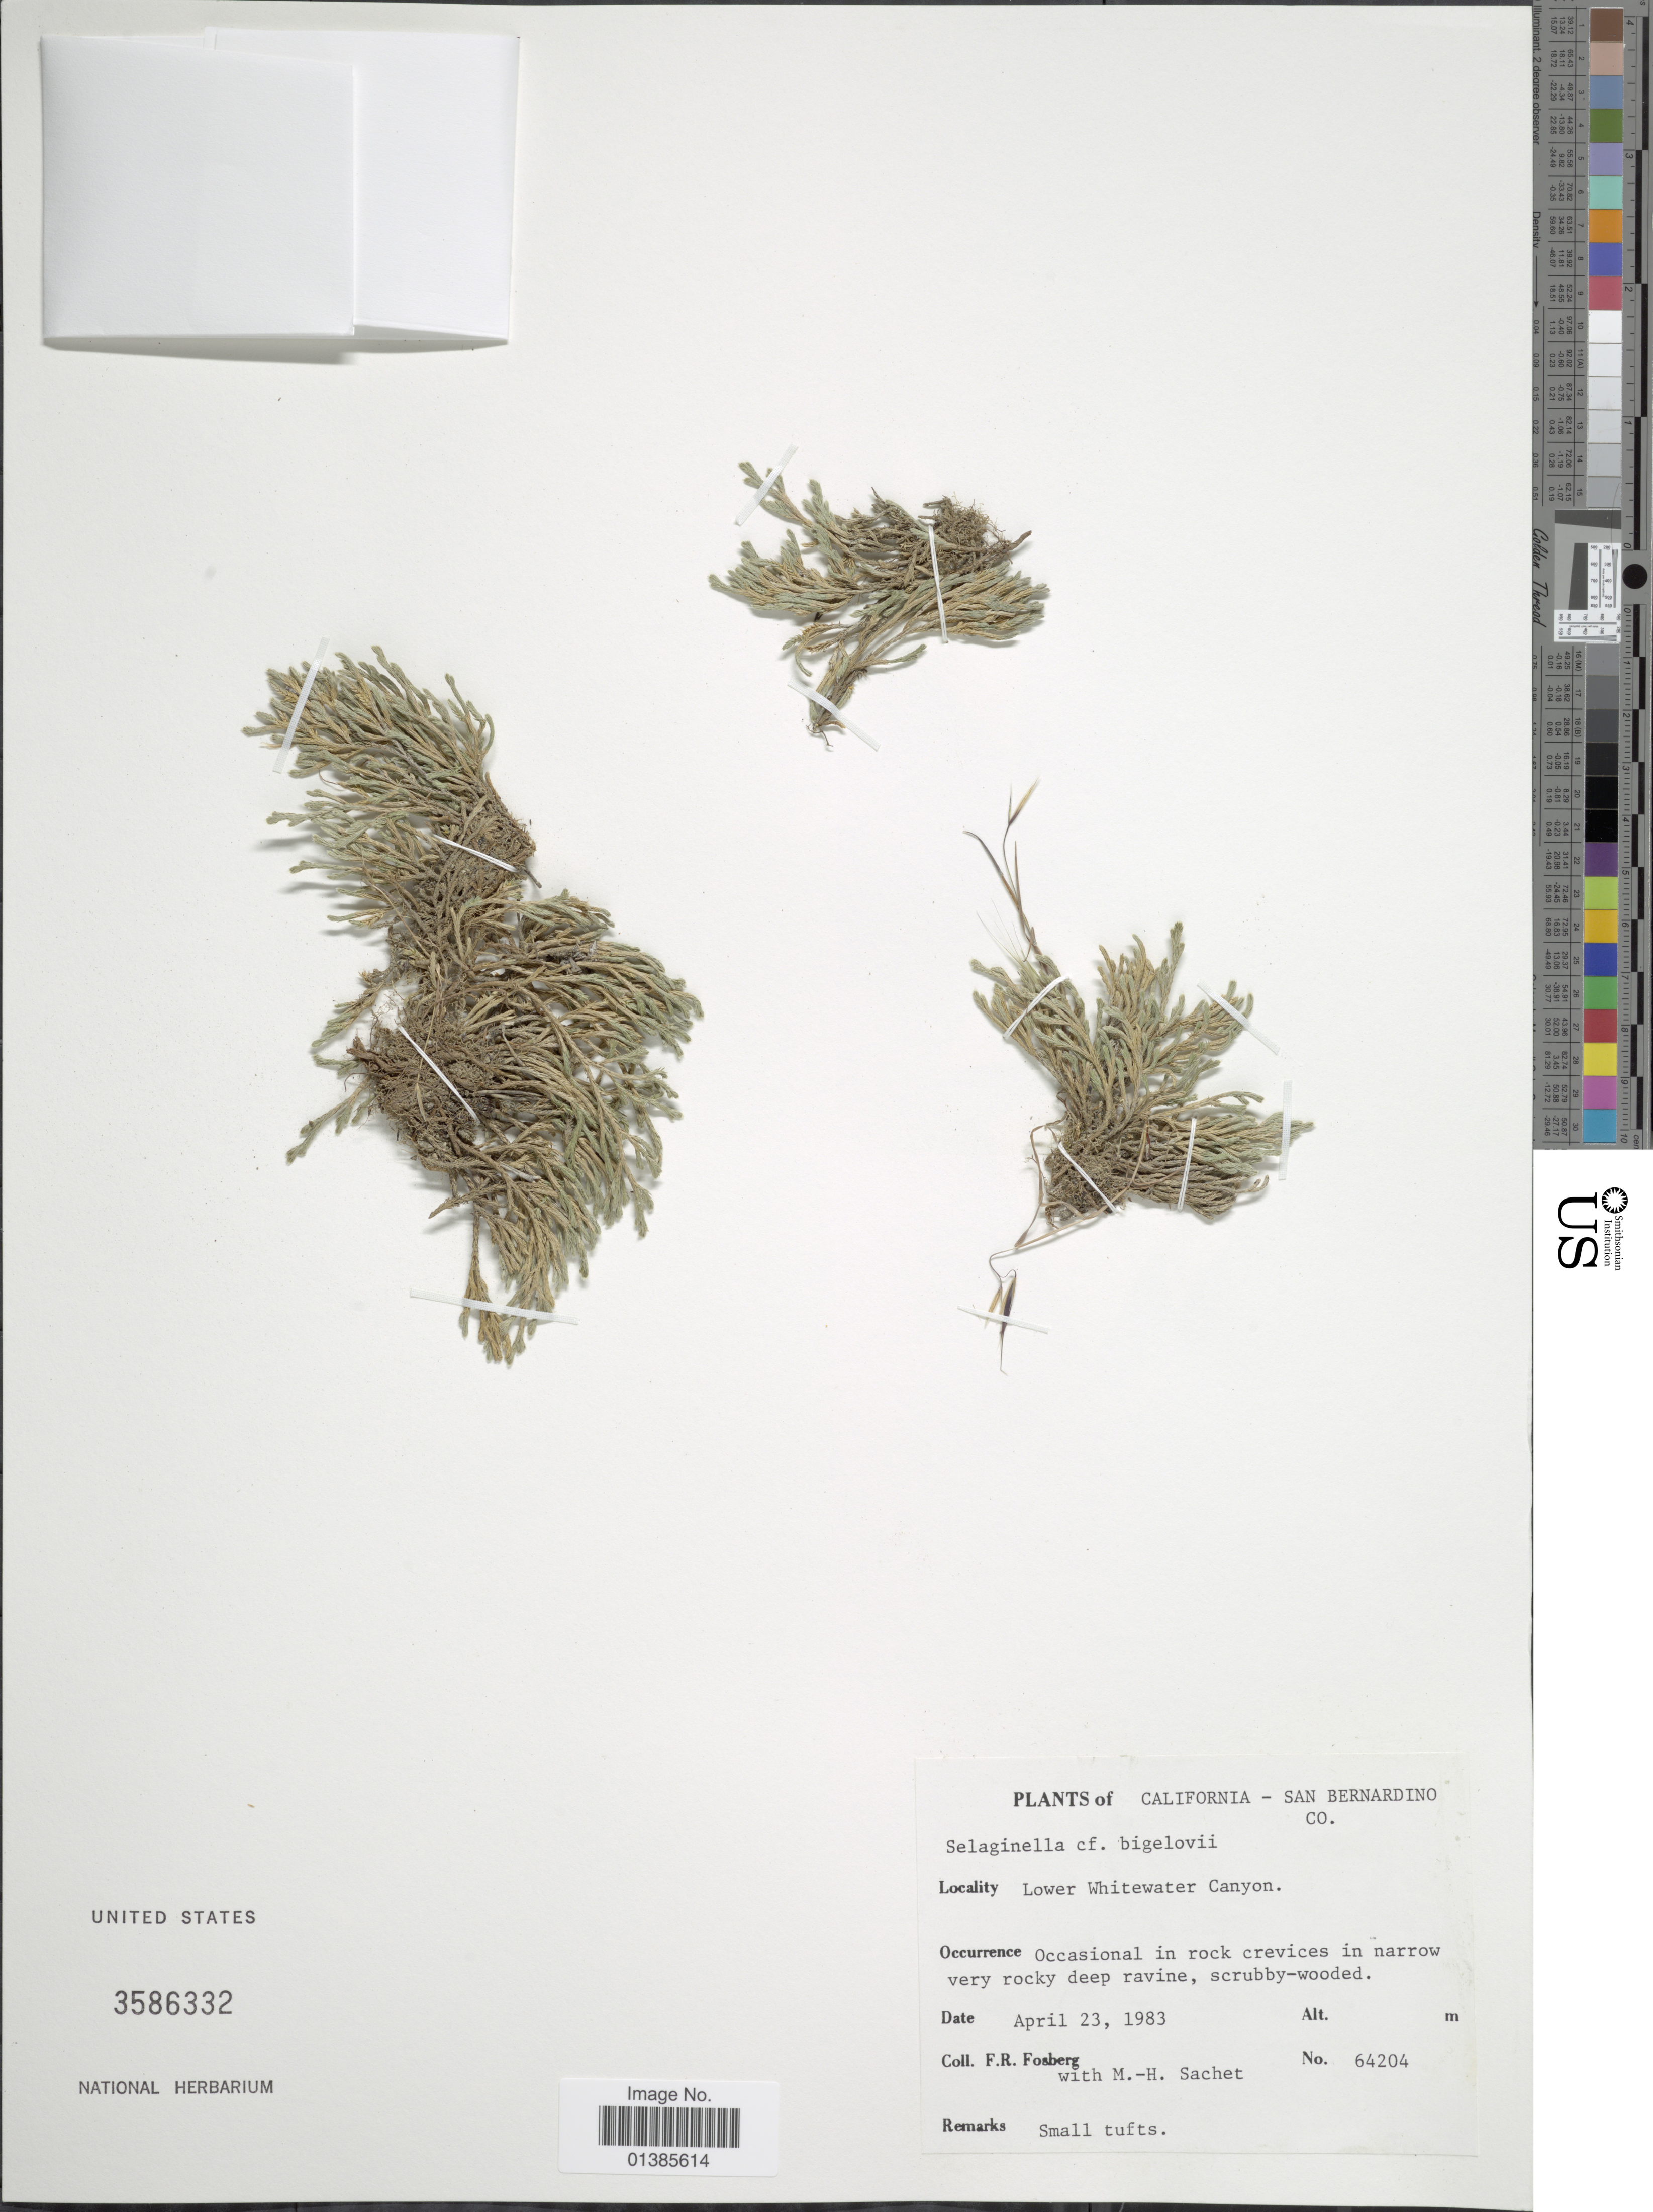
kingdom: Plantae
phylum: Tracheophyta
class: Lycopodiopsida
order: Selaginellales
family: Selaginellaceae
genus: Selaginella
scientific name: Selaginella bigelovii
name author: Underw.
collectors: F. R. Fosberg & M.-H. Sachet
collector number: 64204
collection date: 1983-04-23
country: United States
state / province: California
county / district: San Bernardino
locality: Lower Whitewater Canyon.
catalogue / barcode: US 3586332